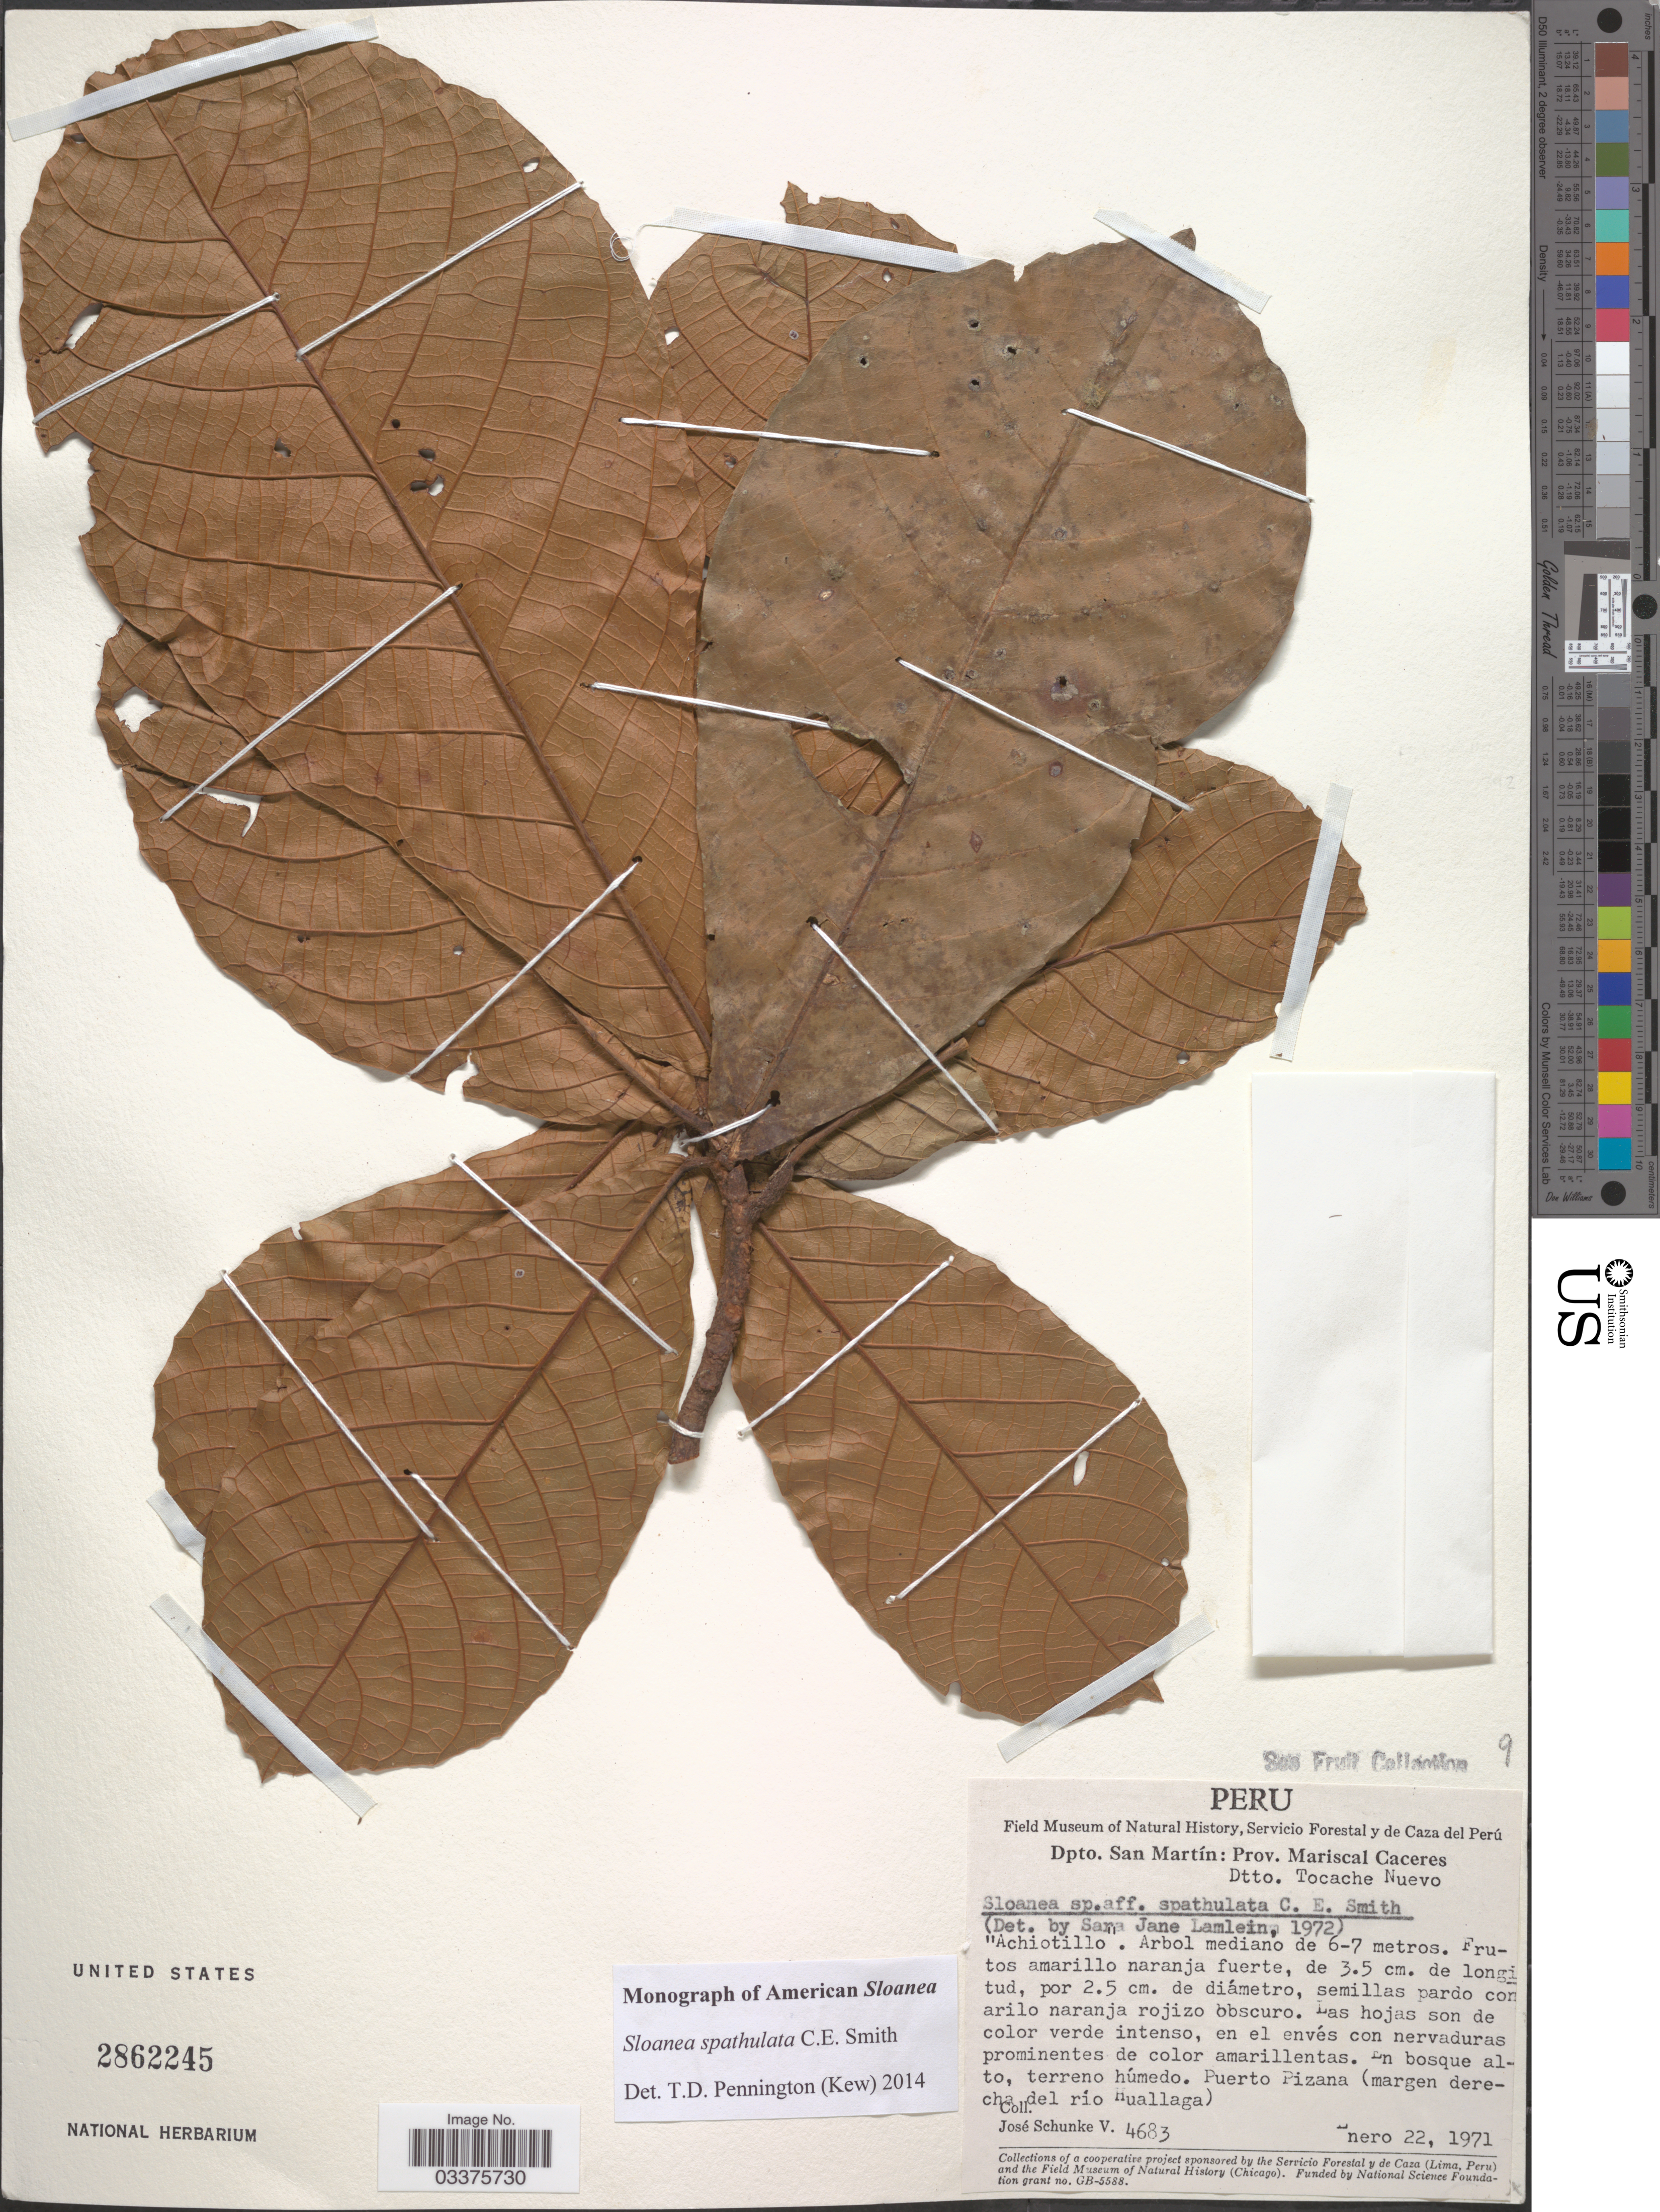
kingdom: Plantae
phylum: Tracheophyta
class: Magnoliopsida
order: Oxalidales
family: Elaeocarpaceae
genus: Sloanea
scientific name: Sloanea spathulata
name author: Earle Sm.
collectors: J. Schunke Vigo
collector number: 4683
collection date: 1971-01-22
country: Peru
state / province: San Martín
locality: Dpto. San Martín: Prov. Mariscal Caceres. Dtto. Tocache Nuevo. Puerto Pizana (margen derecha del río Huallaga).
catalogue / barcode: US 2862245